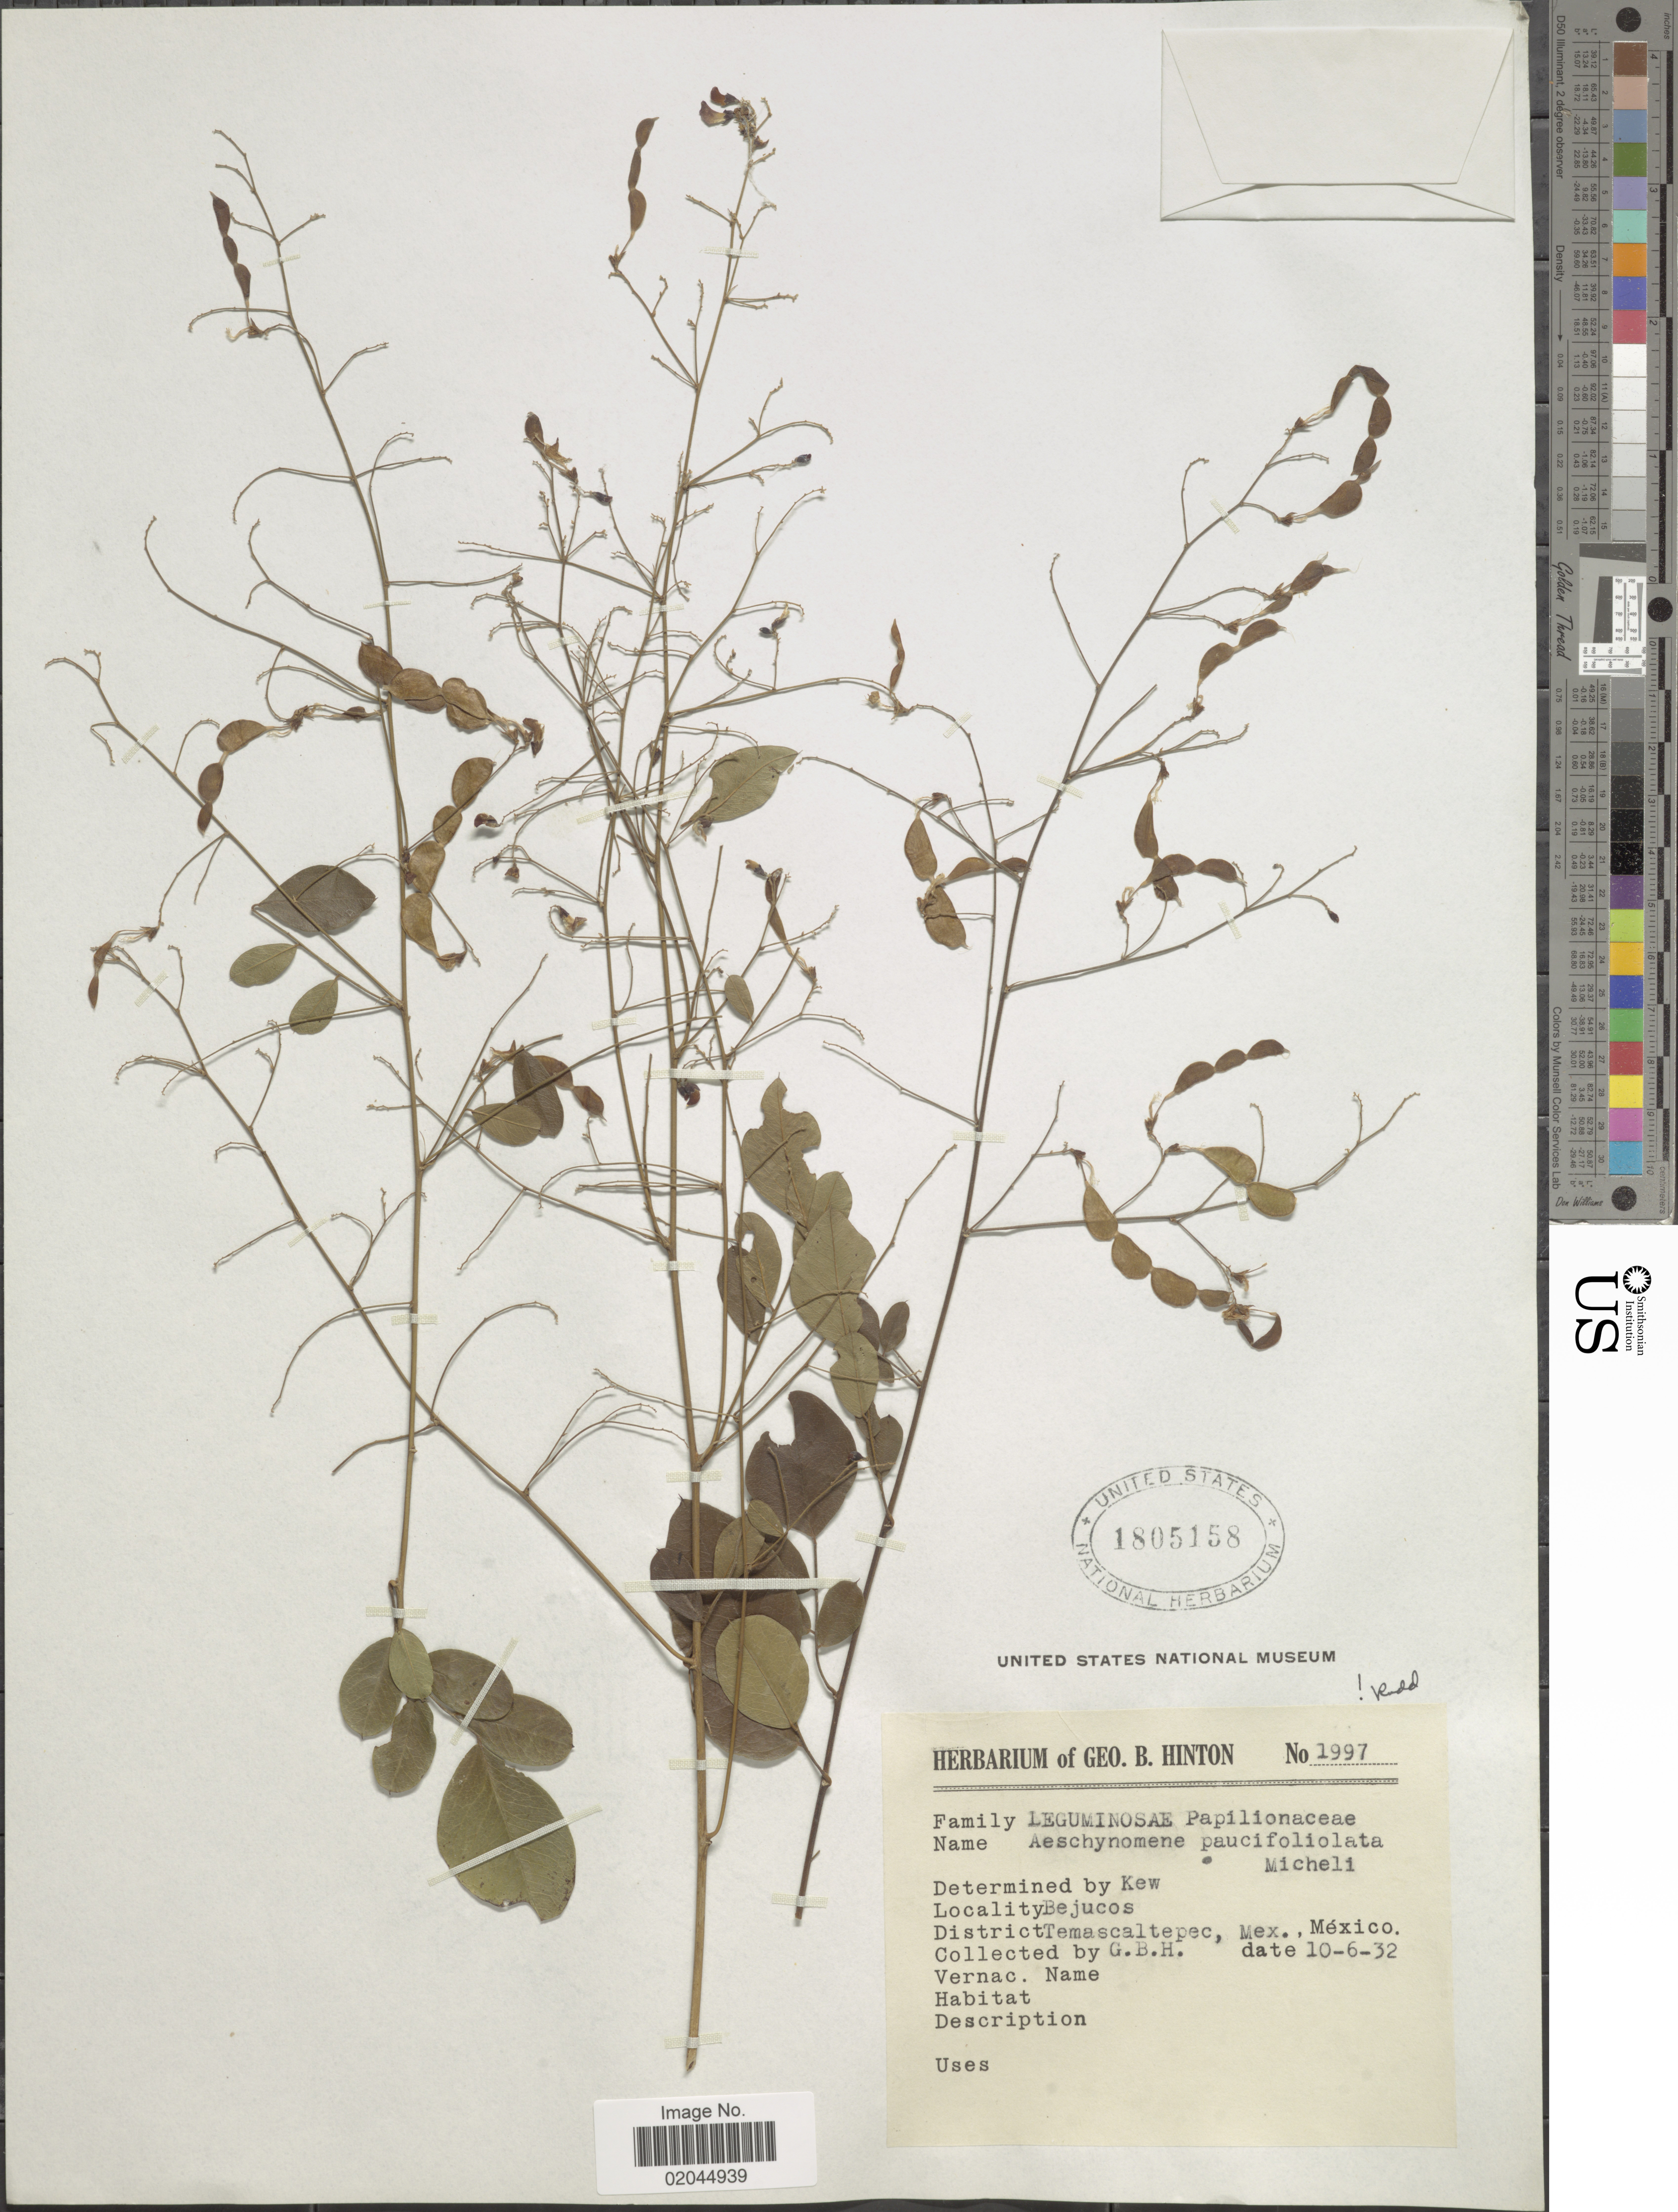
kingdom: Plantae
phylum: Tracheophyta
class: Magnoliopsida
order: Fabales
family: Fabaceae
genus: Aeschynomene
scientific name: Aeschynomene paucifoliolata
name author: Micheli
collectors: G. B. Hinton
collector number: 1997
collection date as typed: Transcribed d/m/y: 10/6/32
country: Mexico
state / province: México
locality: Bejucos, District Temascaltepec, Mex., Mexico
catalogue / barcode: US 1805158